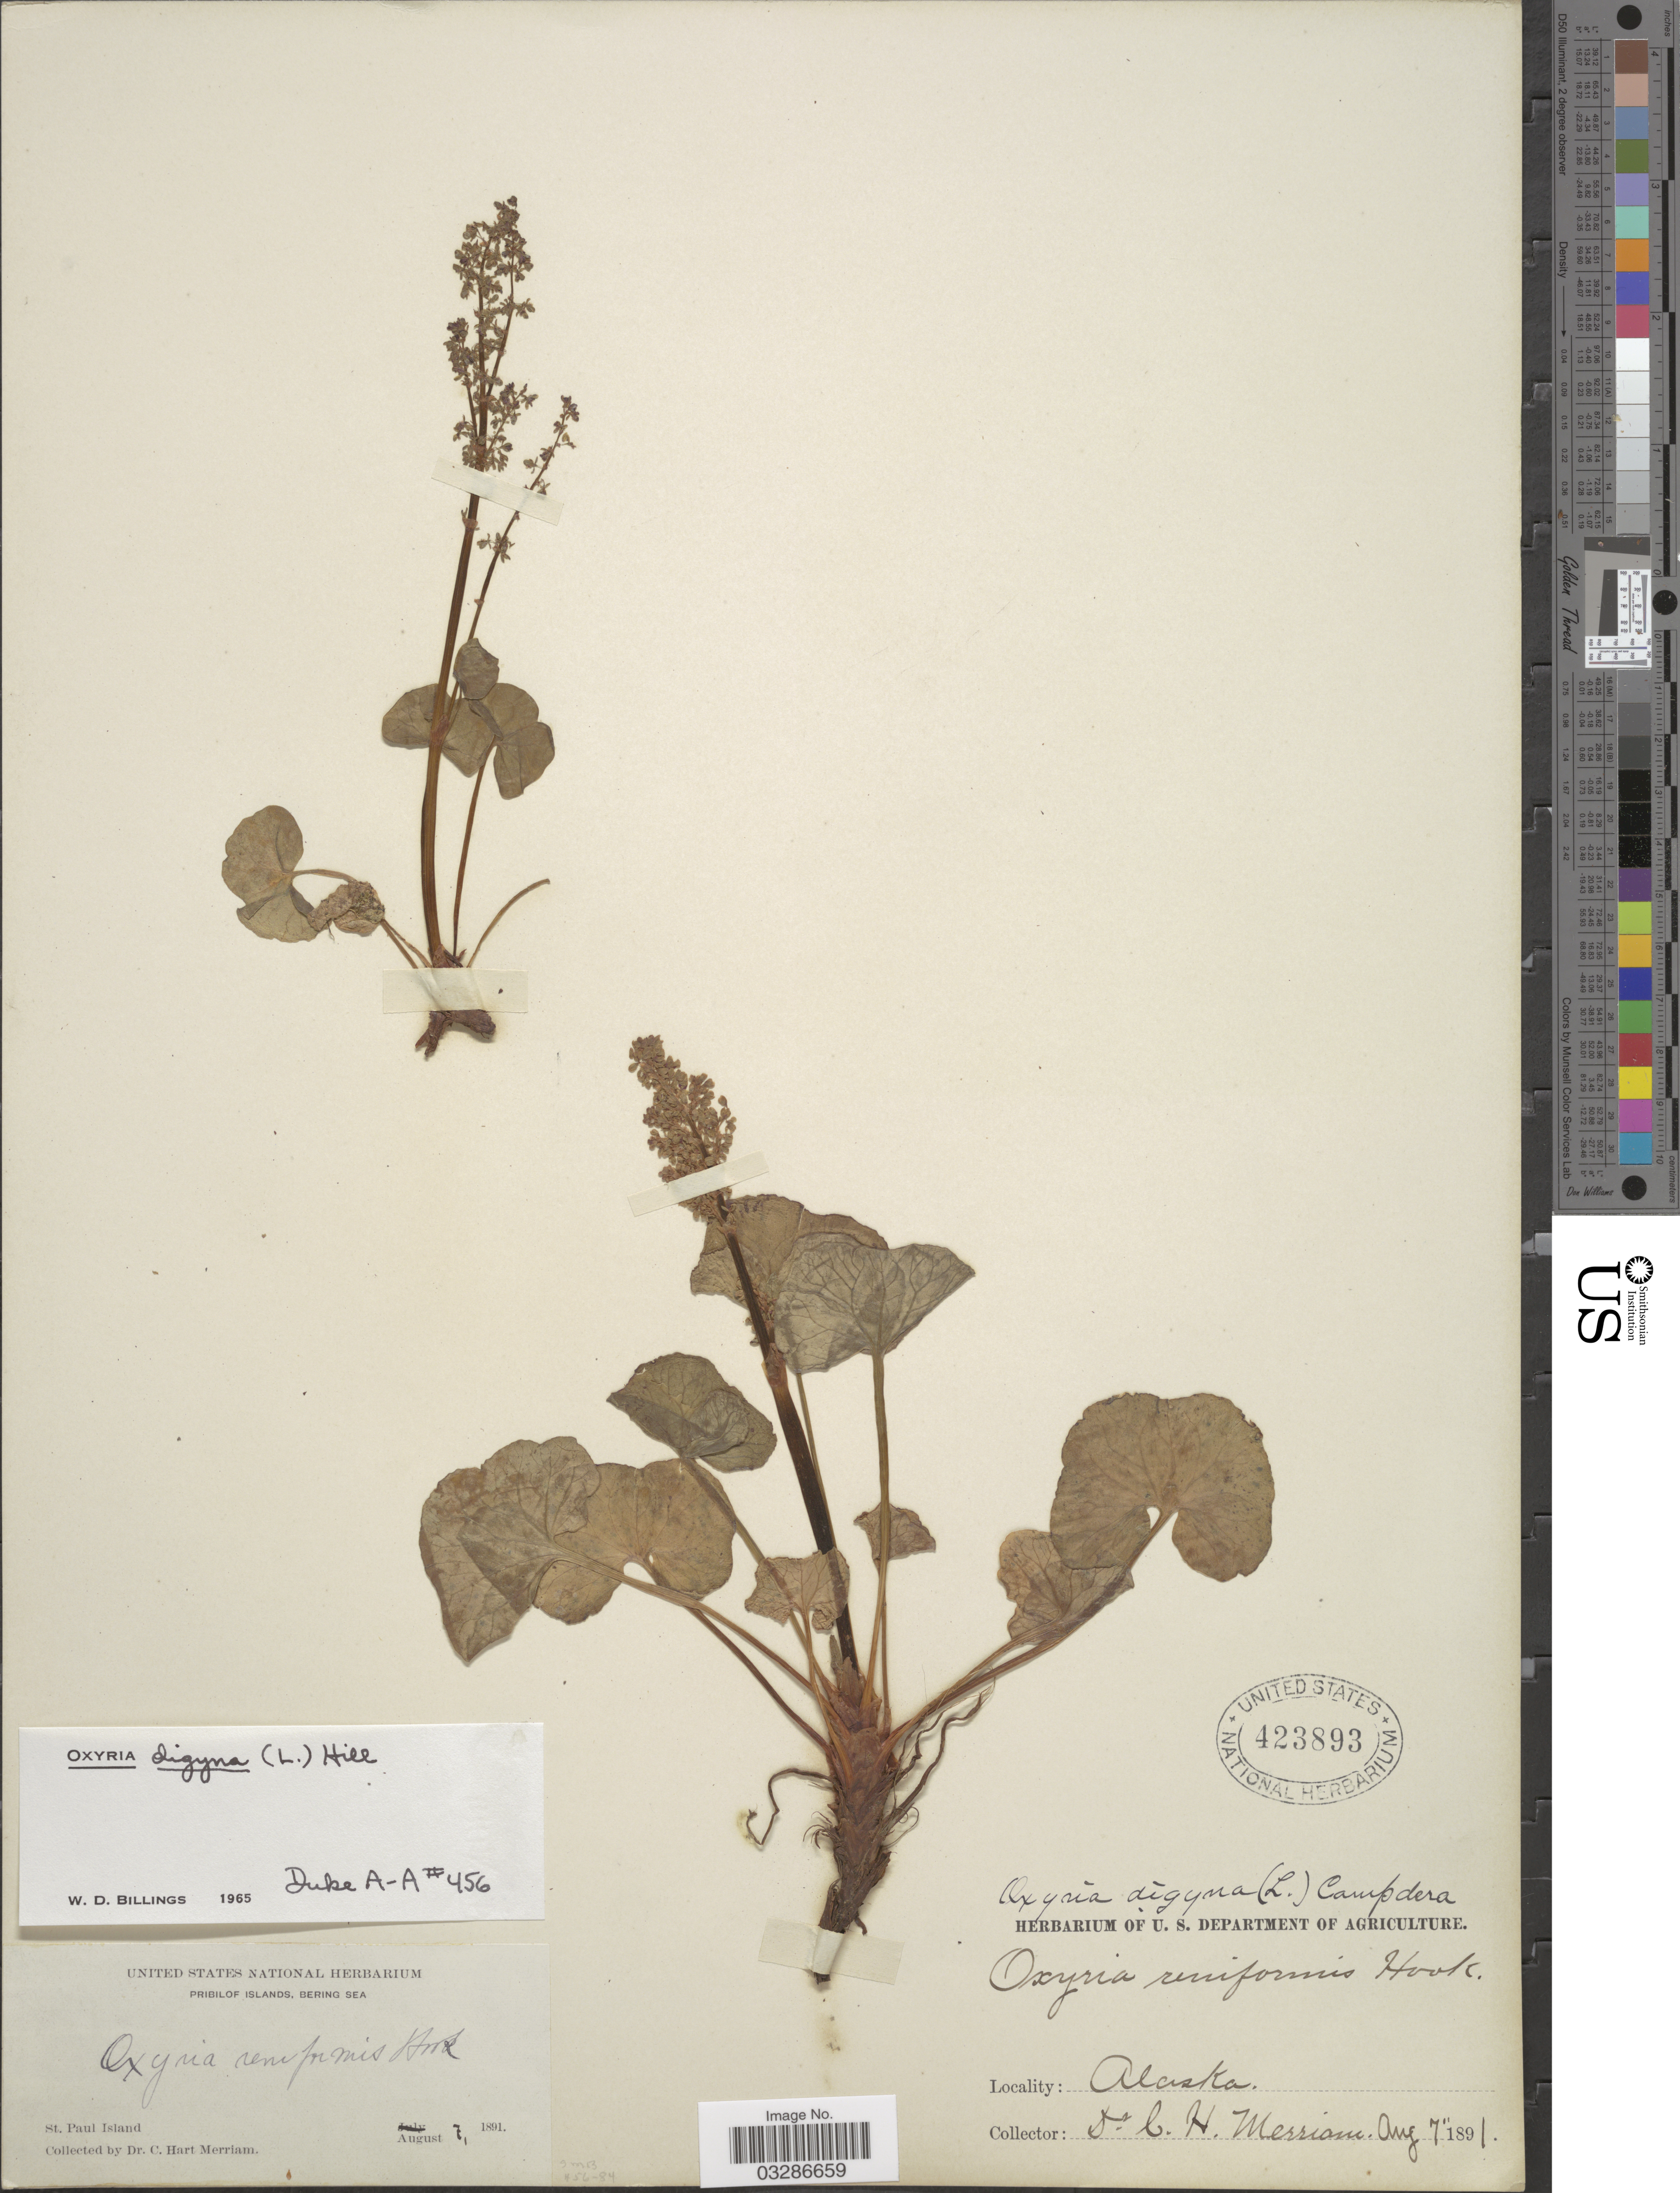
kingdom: Plantae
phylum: Tracheophyta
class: Magnoliopsida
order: Caryophyllales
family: Polygonaceae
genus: Oxyria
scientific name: Oxyria digyna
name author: (L.) Hill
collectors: C. Merriam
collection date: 1891-08-07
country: United States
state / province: Alaska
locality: Pribilof Islands, Bering Sea, St. Paul Island.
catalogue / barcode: US 423893